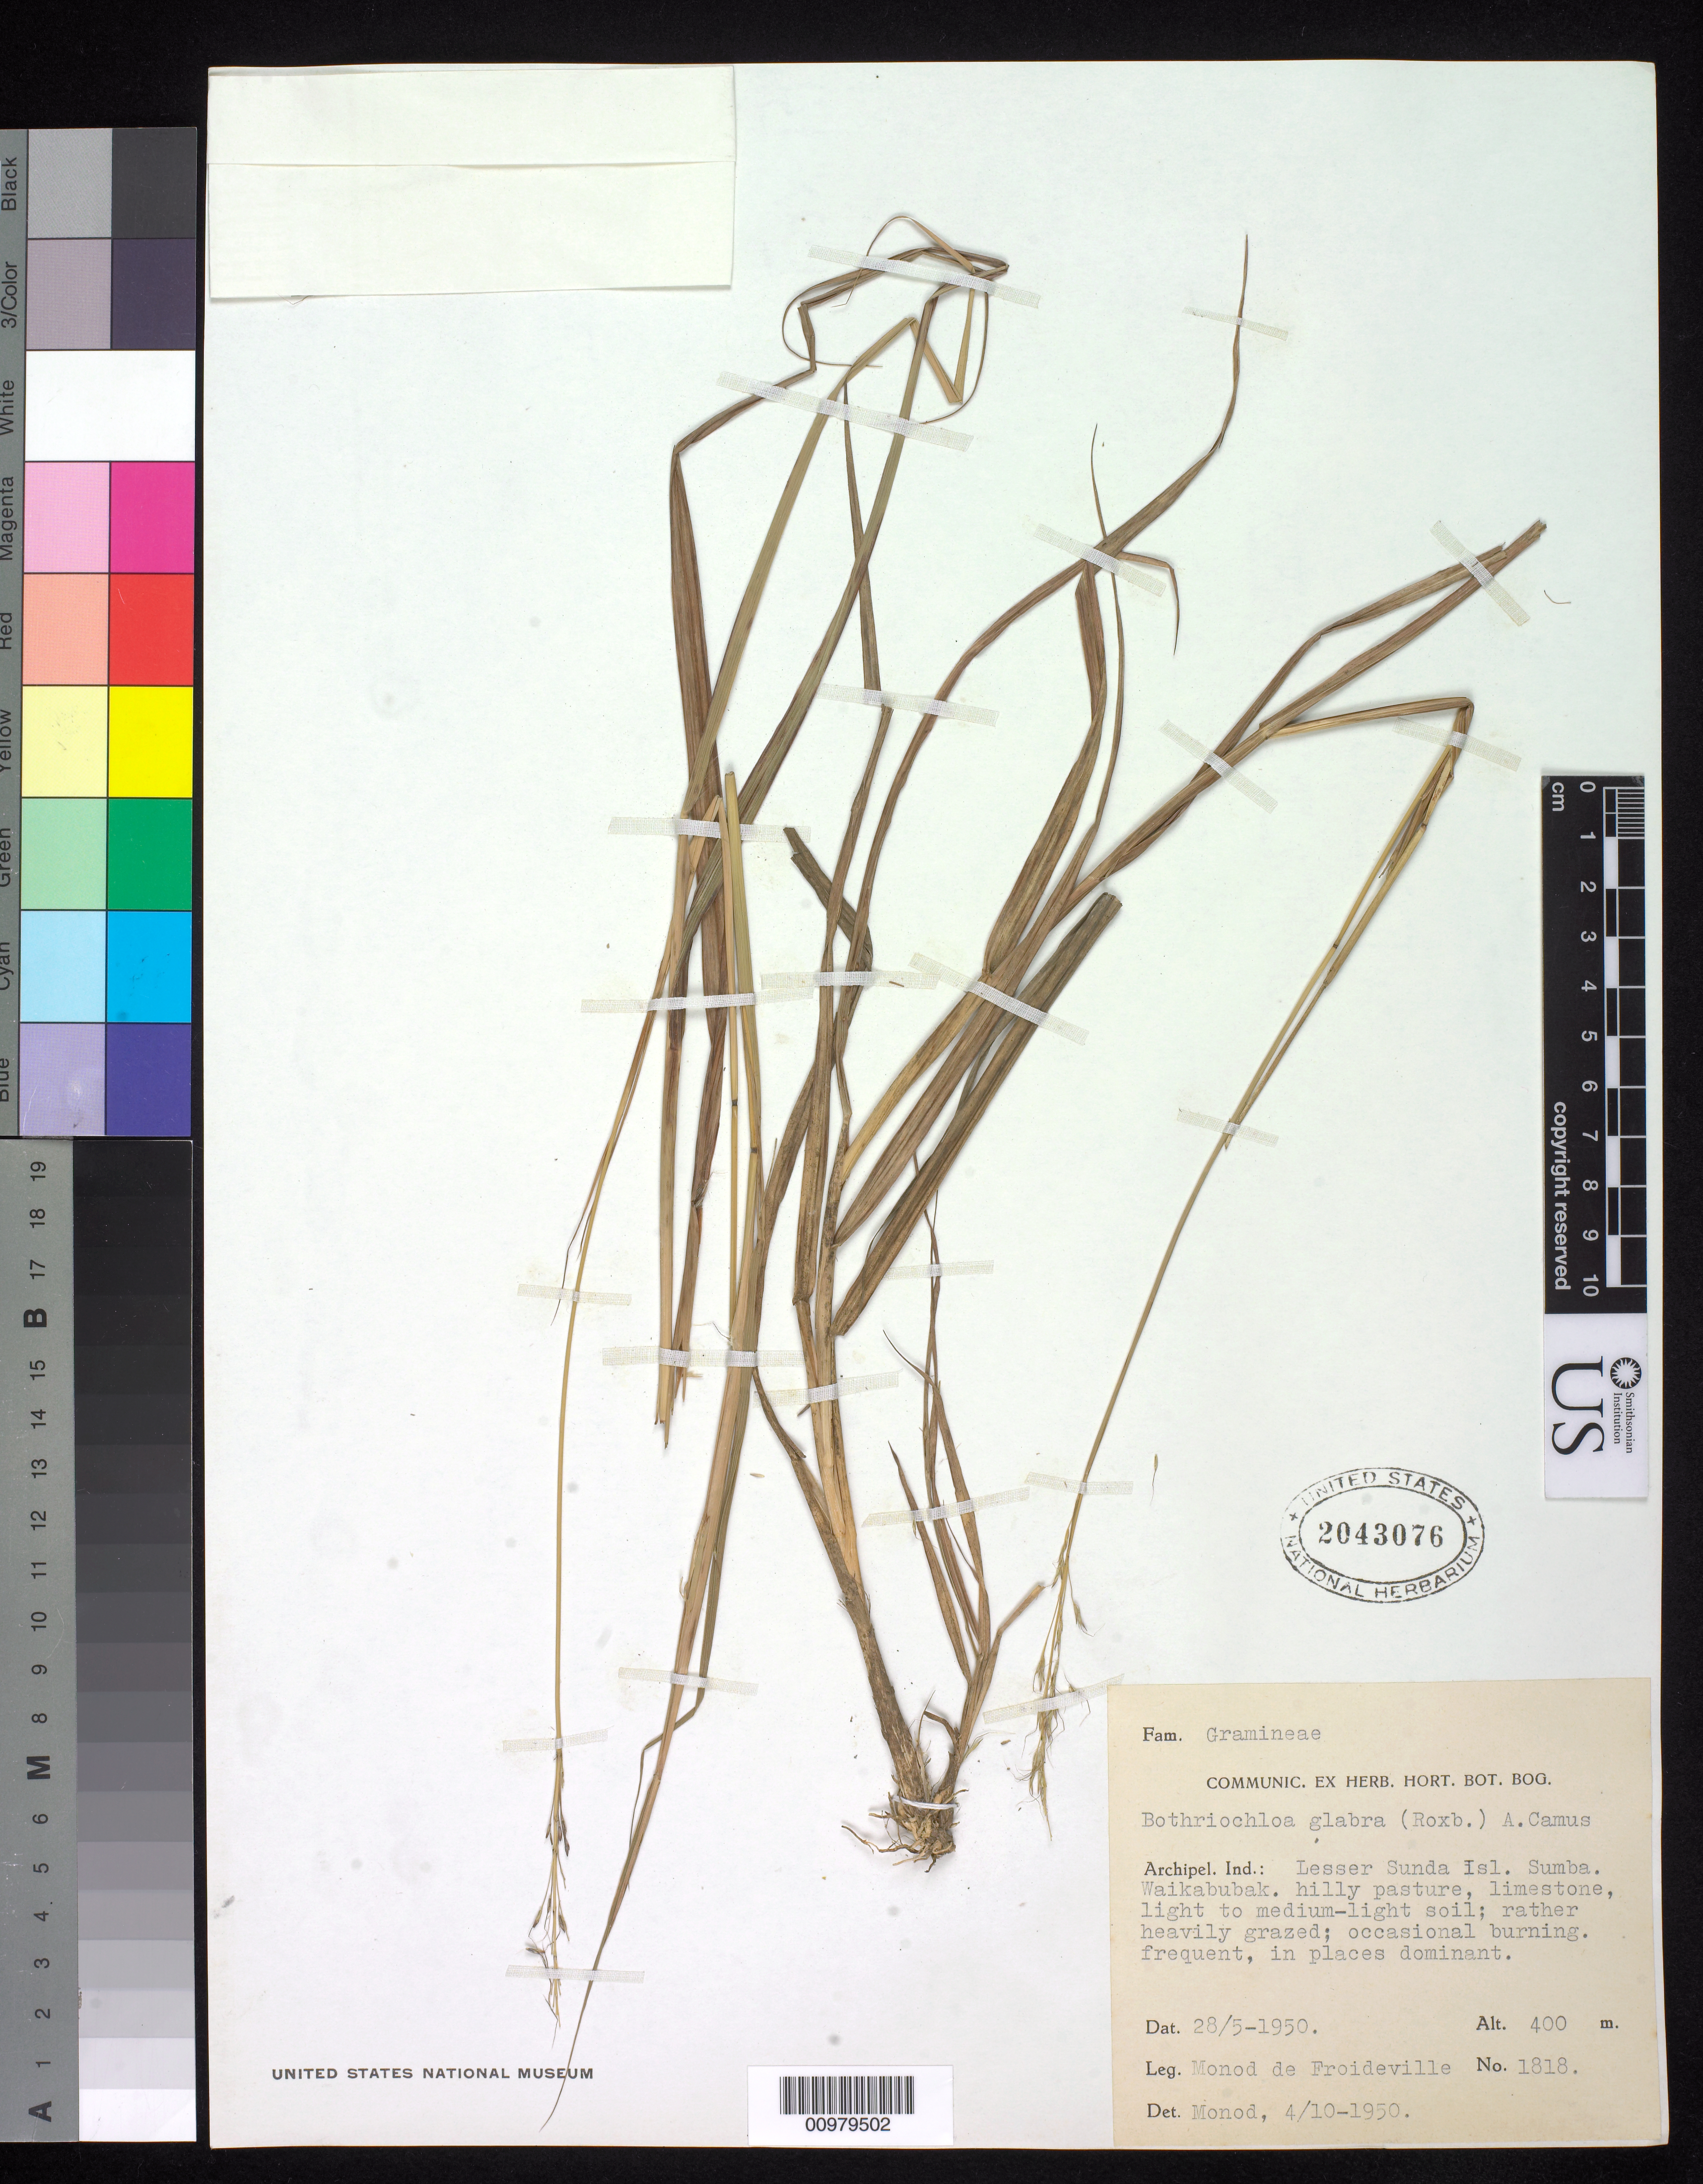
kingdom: Plantae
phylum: Tracheophyta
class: Liliopsida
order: Poales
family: Poaceae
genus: Bothriochloa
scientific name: Bothriochloa glabra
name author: (Roxb.) A. Camus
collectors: C. Monod de F.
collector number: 1818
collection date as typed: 28 May 1950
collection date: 1950-05-28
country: Indonesia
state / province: Nusa Tenggara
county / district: Nusa Tenggara Timur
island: Sumba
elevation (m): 400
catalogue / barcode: US 2043076